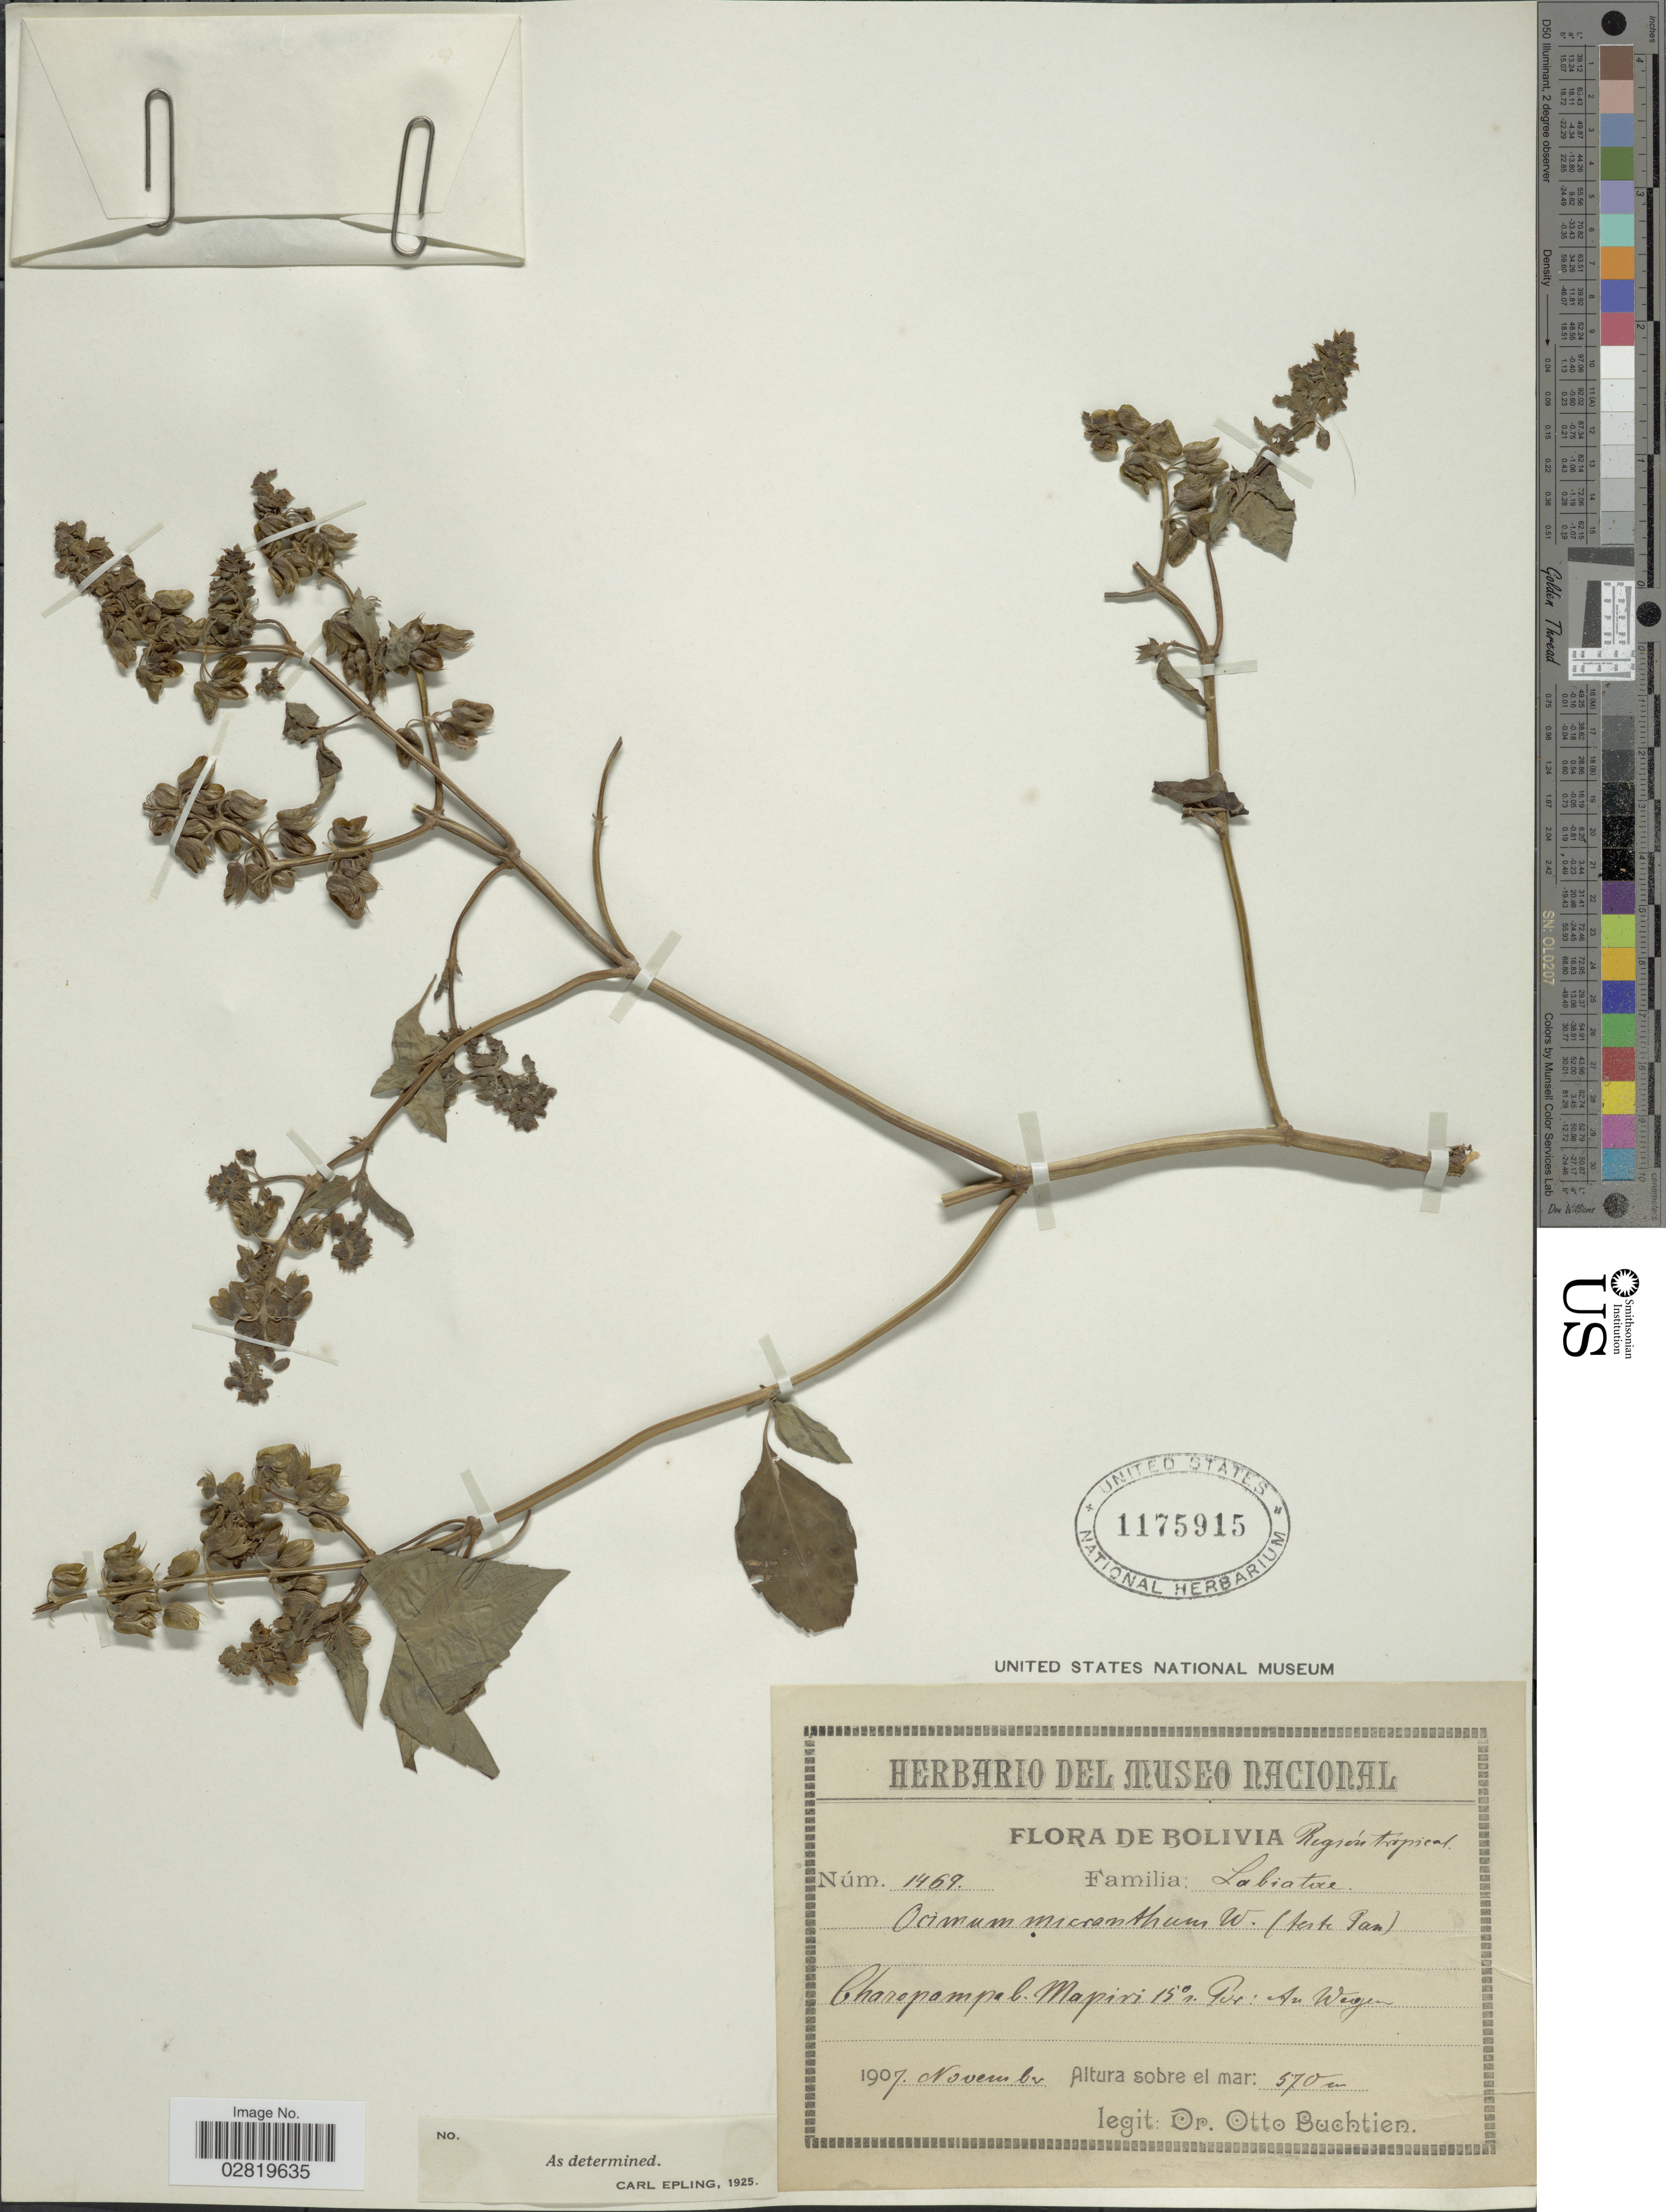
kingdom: Plantae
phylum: Tracheophyta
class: Magnoliopsida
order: Lamiales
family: Lamiaceae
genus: Ocimum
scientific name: Ocimum micranthum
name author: Willd.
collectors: O. Buchtien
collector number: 1469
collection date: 1907-11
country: Bolivia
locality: Charopompa b. Mapiri 15° s por.: au Wegen.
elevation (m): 570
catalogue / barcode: US 1175915